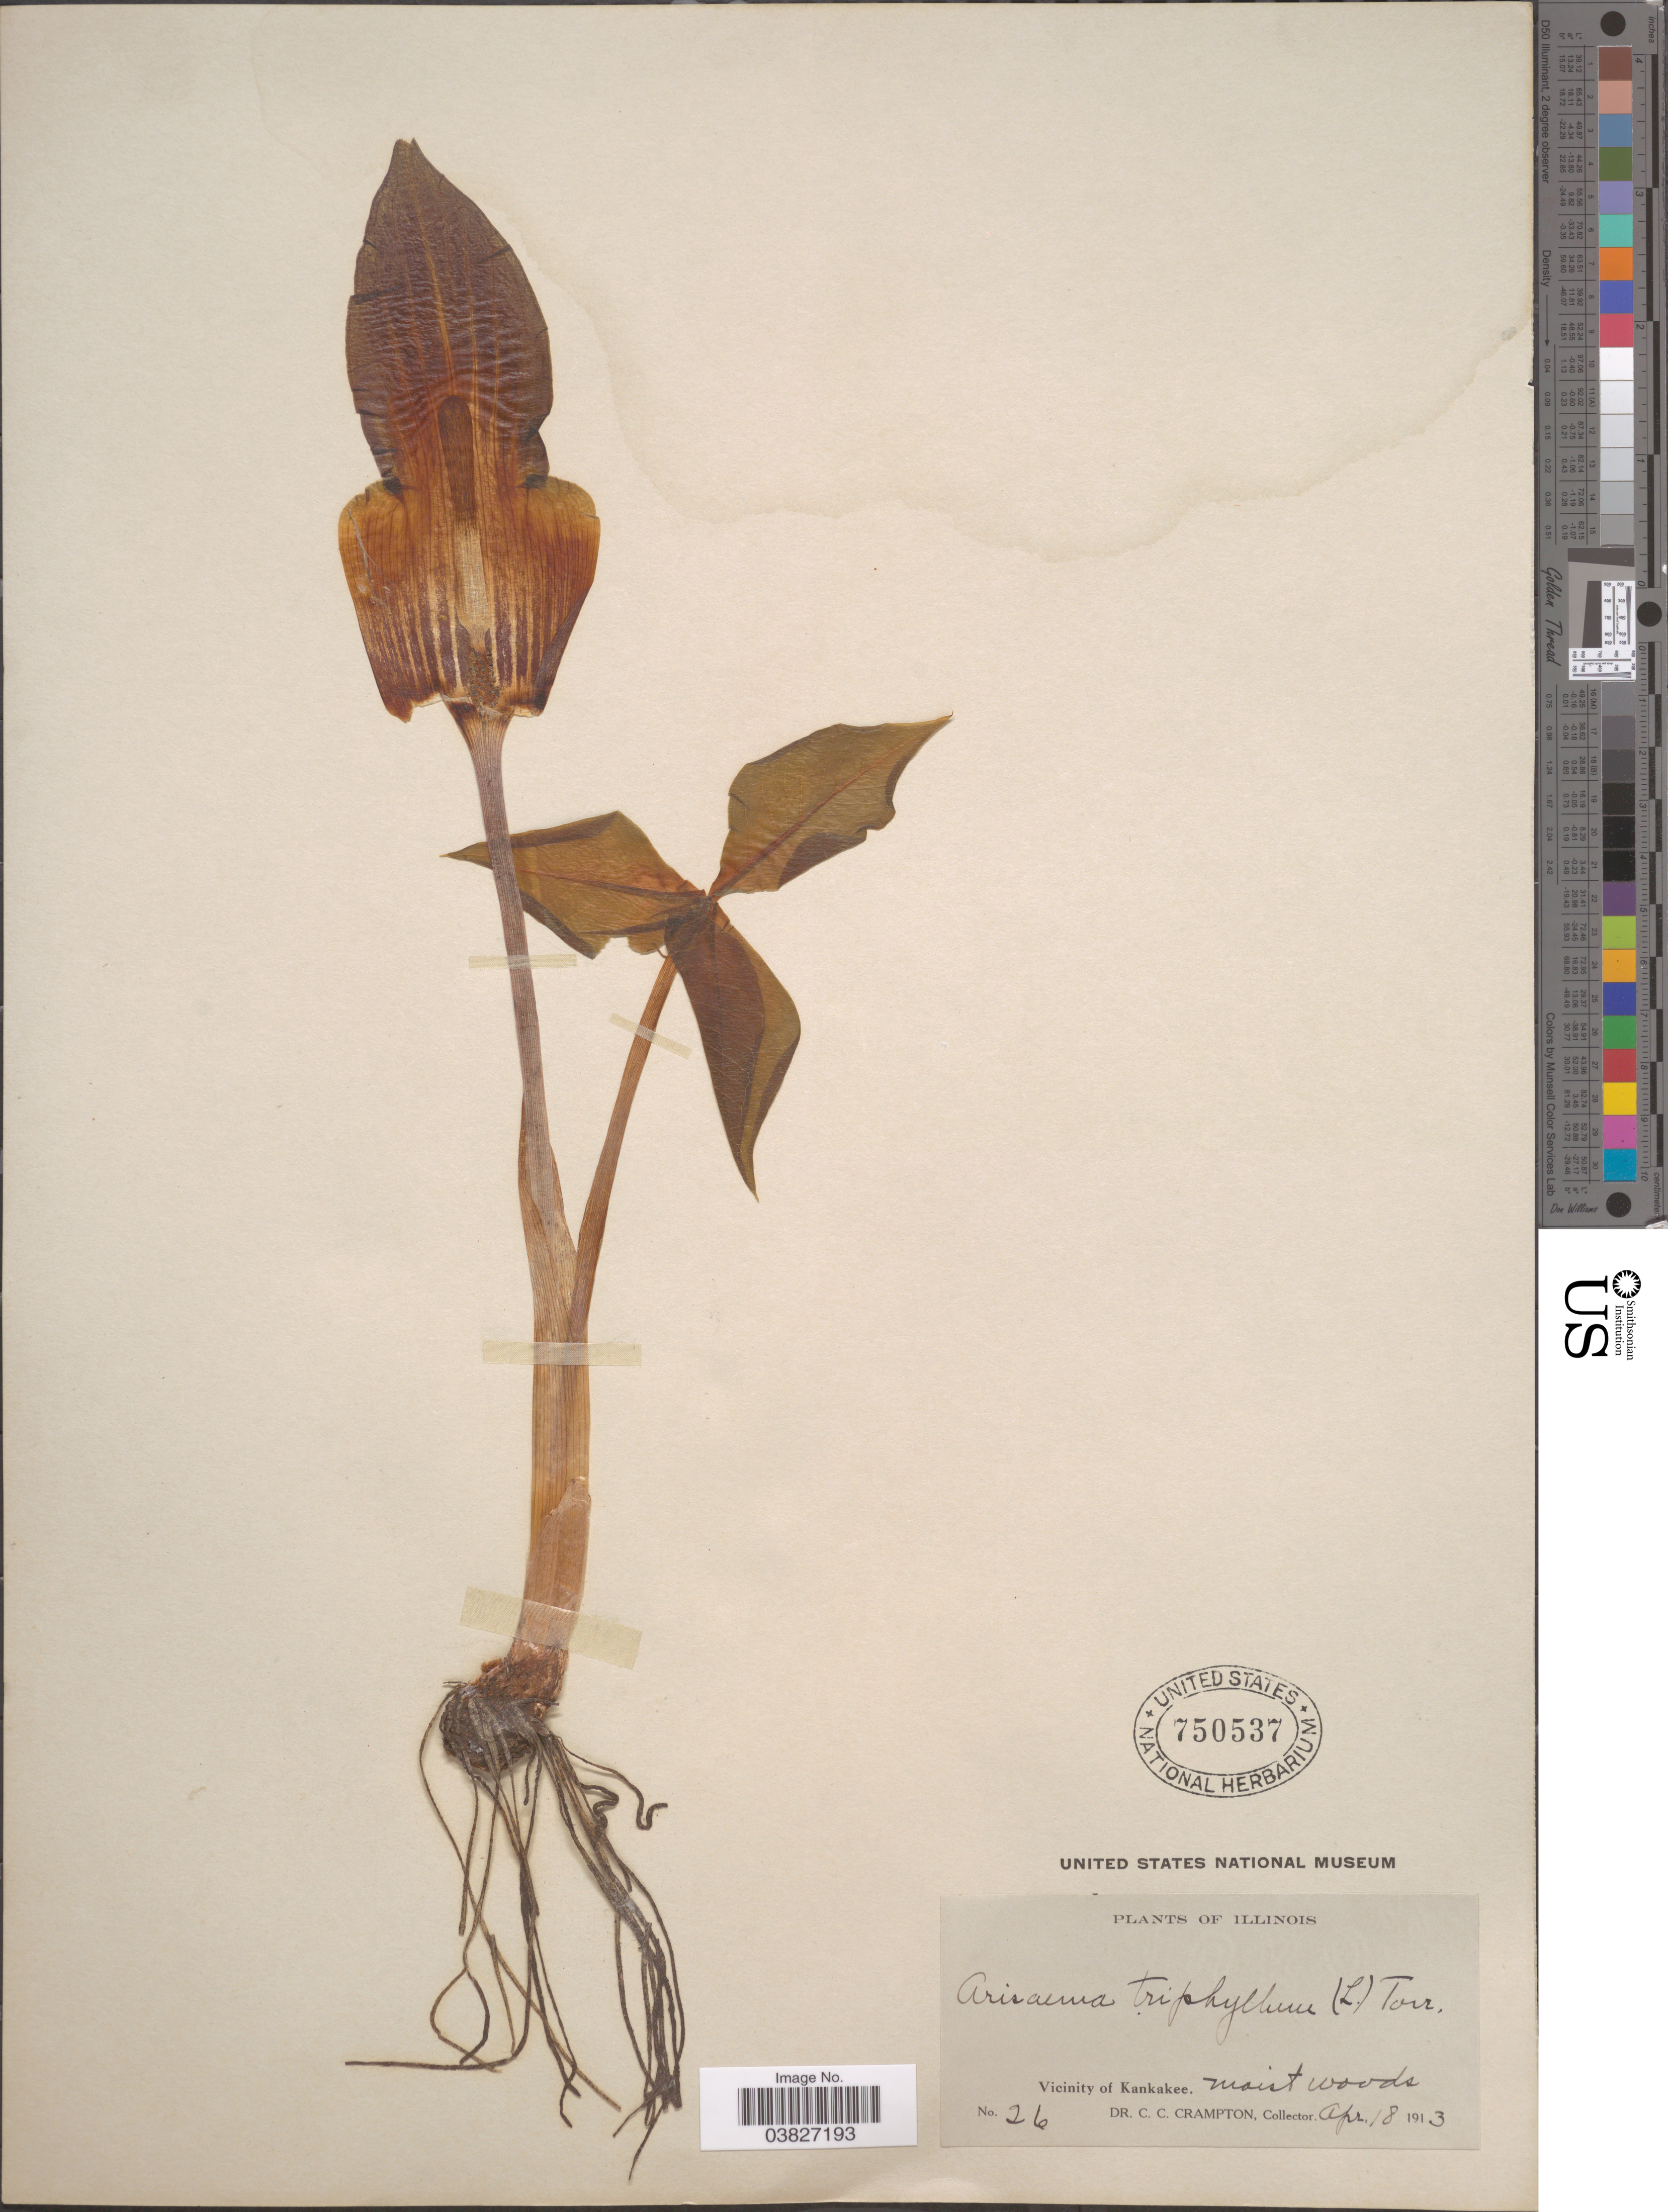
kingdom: Plantae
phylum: Tracheophyta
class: Liliopsida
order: Alismatales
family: Araceae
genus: Arisaema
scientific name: Arisaema triphyllum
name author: (L.) Schott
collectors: C. Crampton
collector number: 26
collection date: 1913-04-18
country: United States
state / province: Illinois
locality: Vicinity of Kankakee.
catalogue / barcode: US 750537